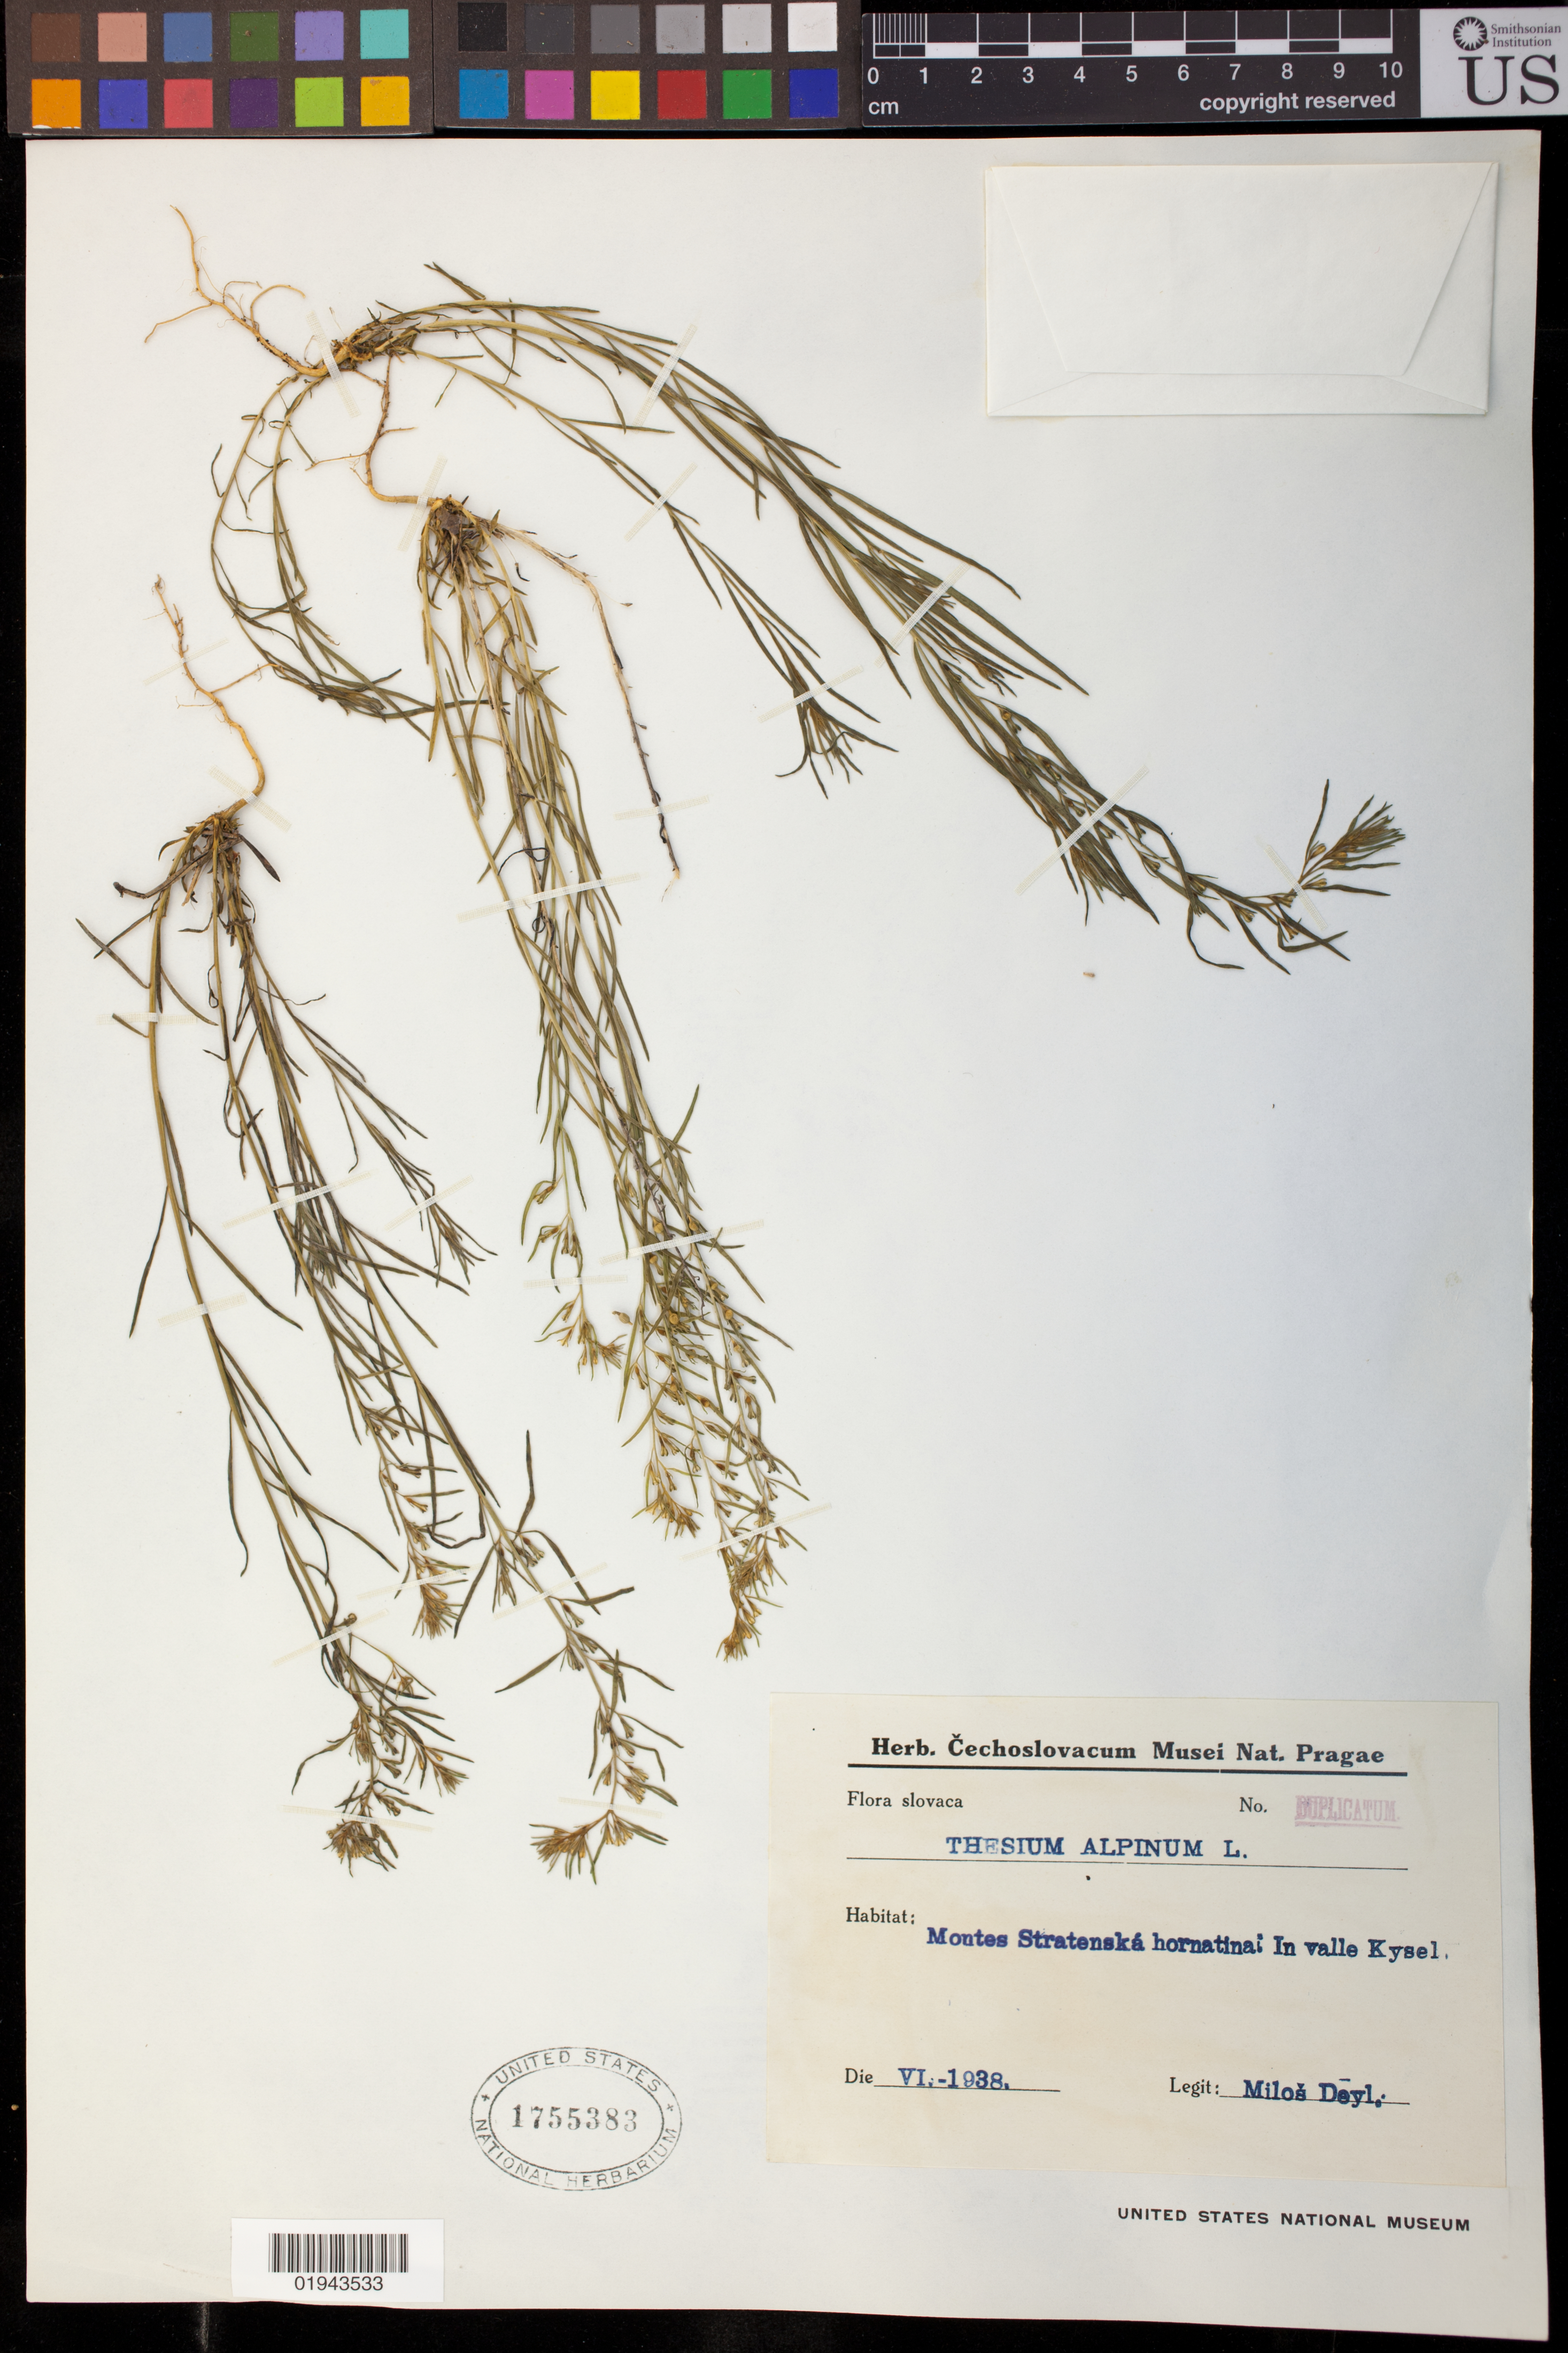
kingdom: Plantae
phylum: Tracheophyta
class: Magnoliopsida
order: Santalales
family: Thesiaceae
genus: Thesium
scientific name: Thesium alpinum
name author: L.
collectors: M. Deyl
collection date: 1938-06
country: Slovakia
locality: Montes Stratenska hornatina: In valle Kysel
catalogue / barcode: US 1755383